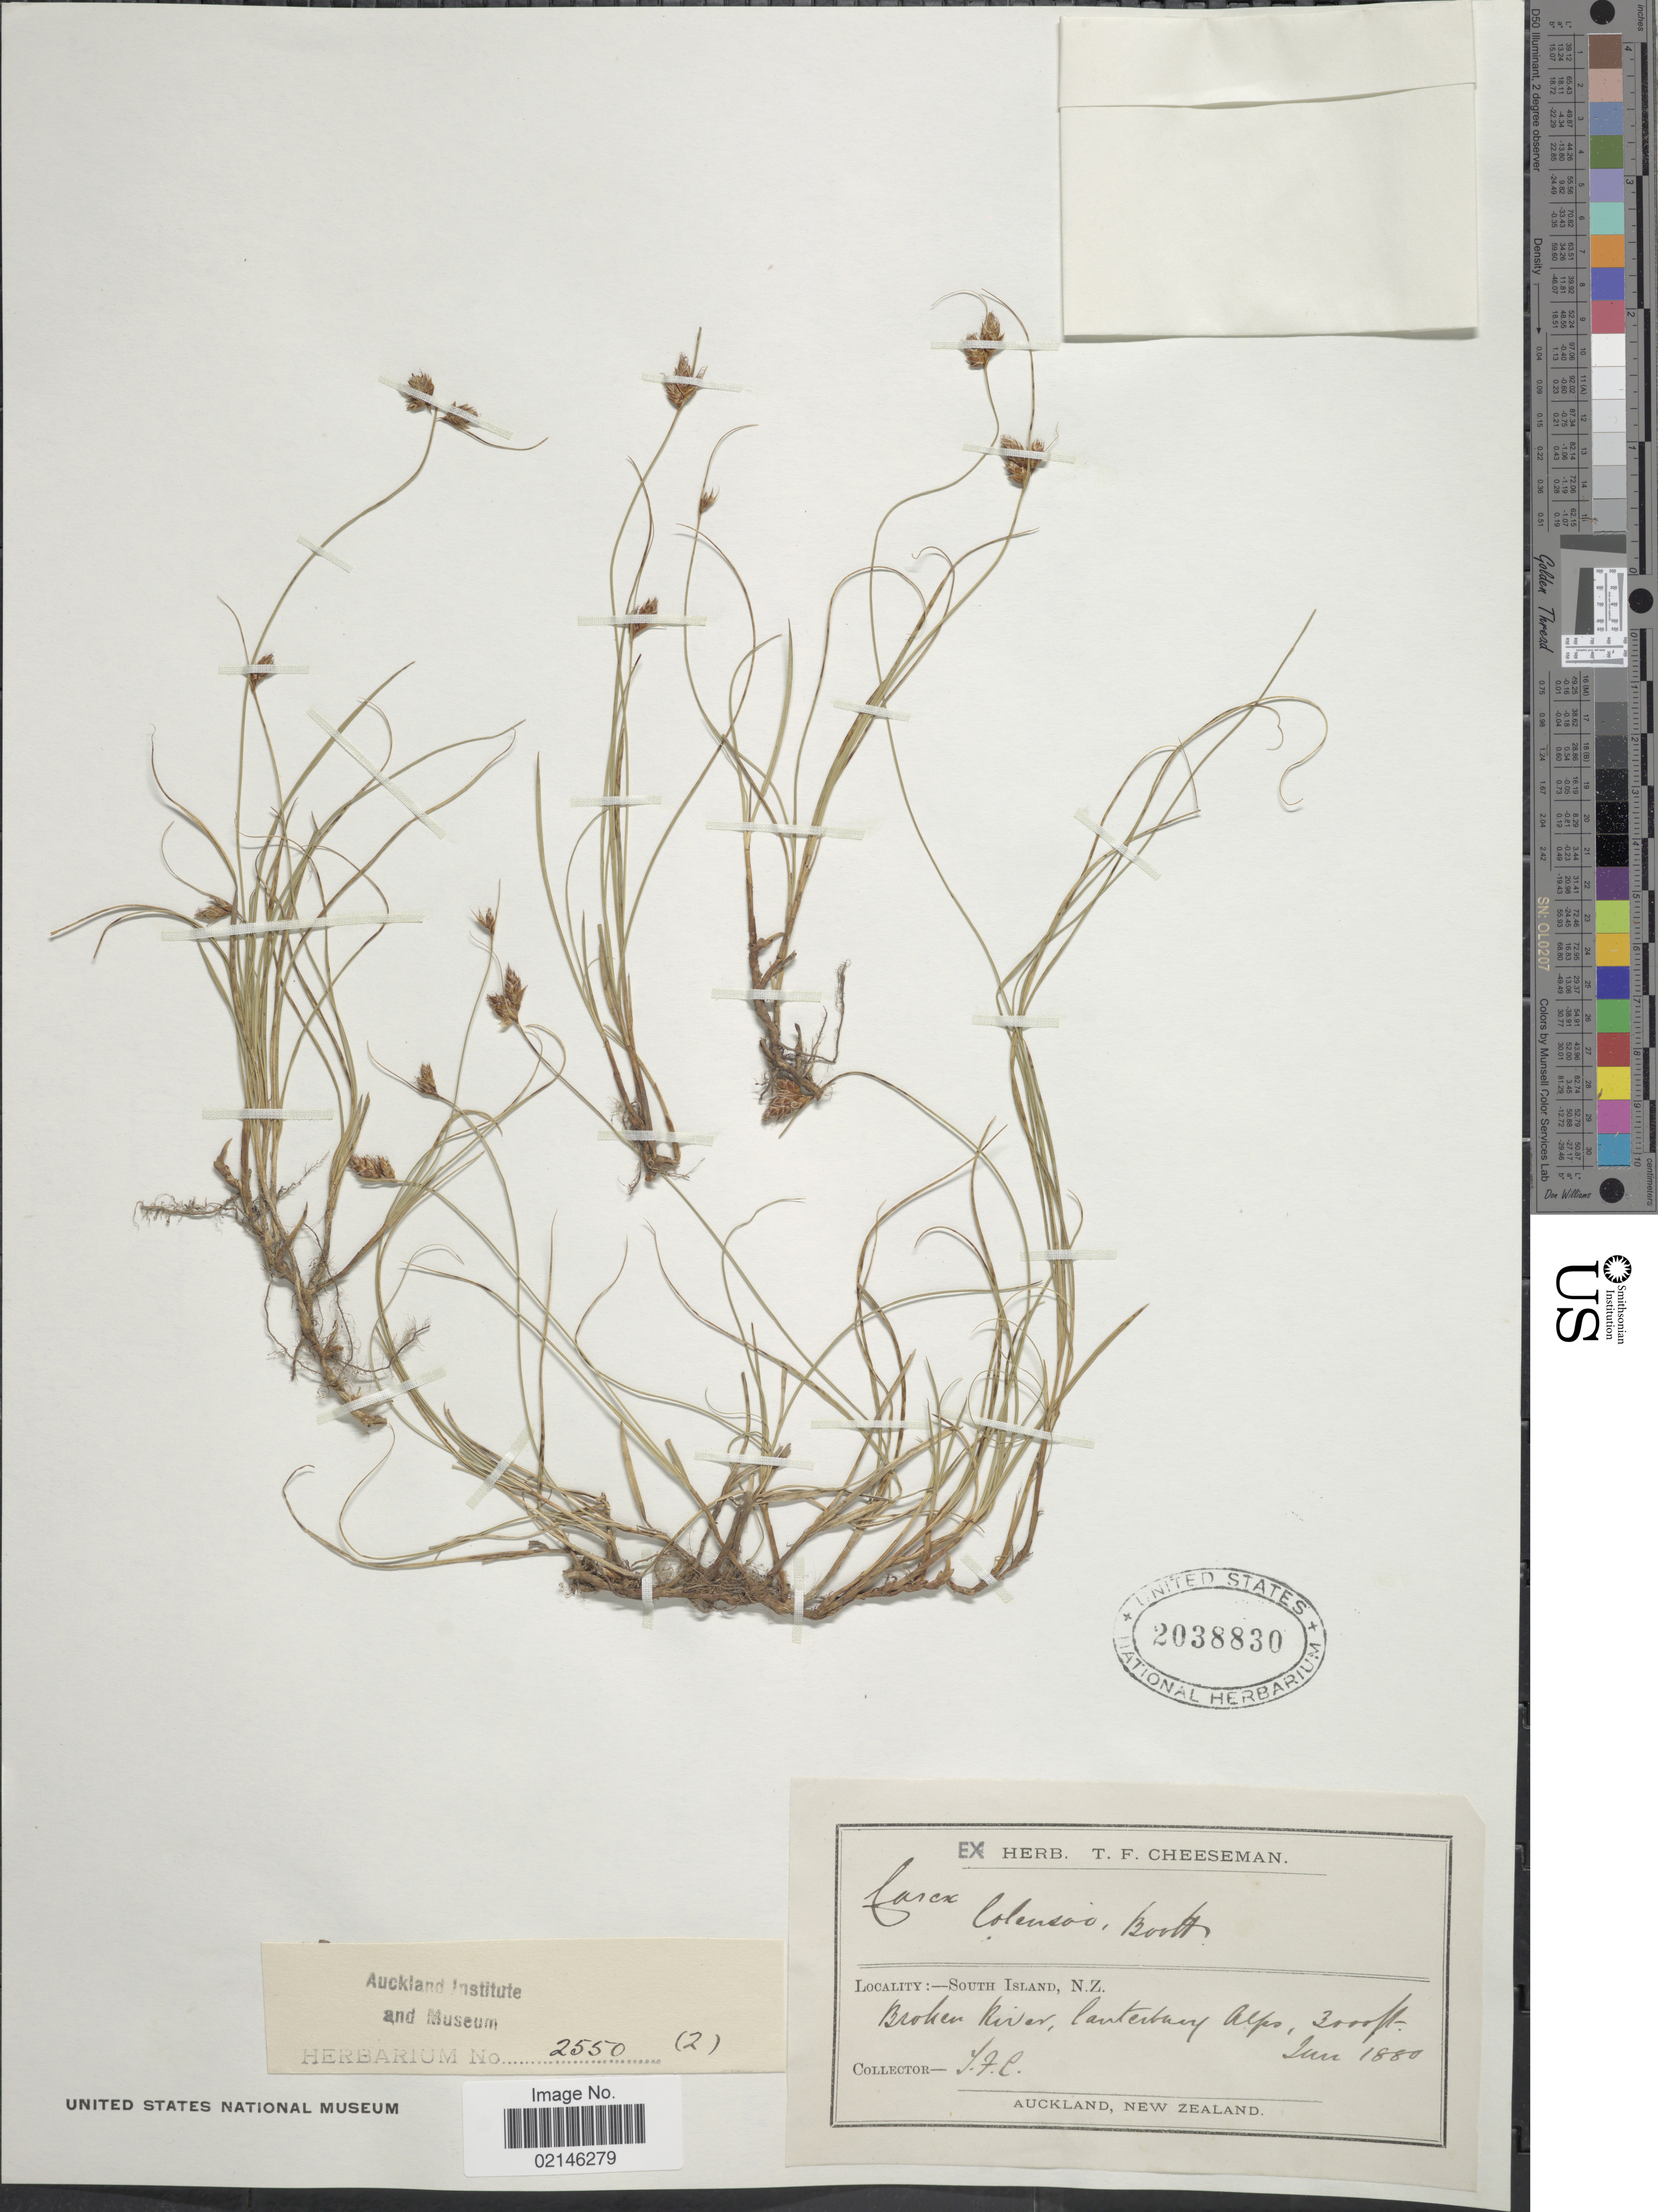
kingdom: Plantae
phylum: Tracheophyta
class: Liliopsida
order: Poales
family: Cyperaceae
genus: Carex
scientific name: Carex colensoi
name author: Boott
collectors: T. F. Cheeseman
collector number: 2550 (2)?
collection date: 1880-01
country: New Zealand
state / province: Canterbury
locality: South Island. Broken River, Canterbury Alpes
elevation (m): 914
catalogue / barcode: US 2038830